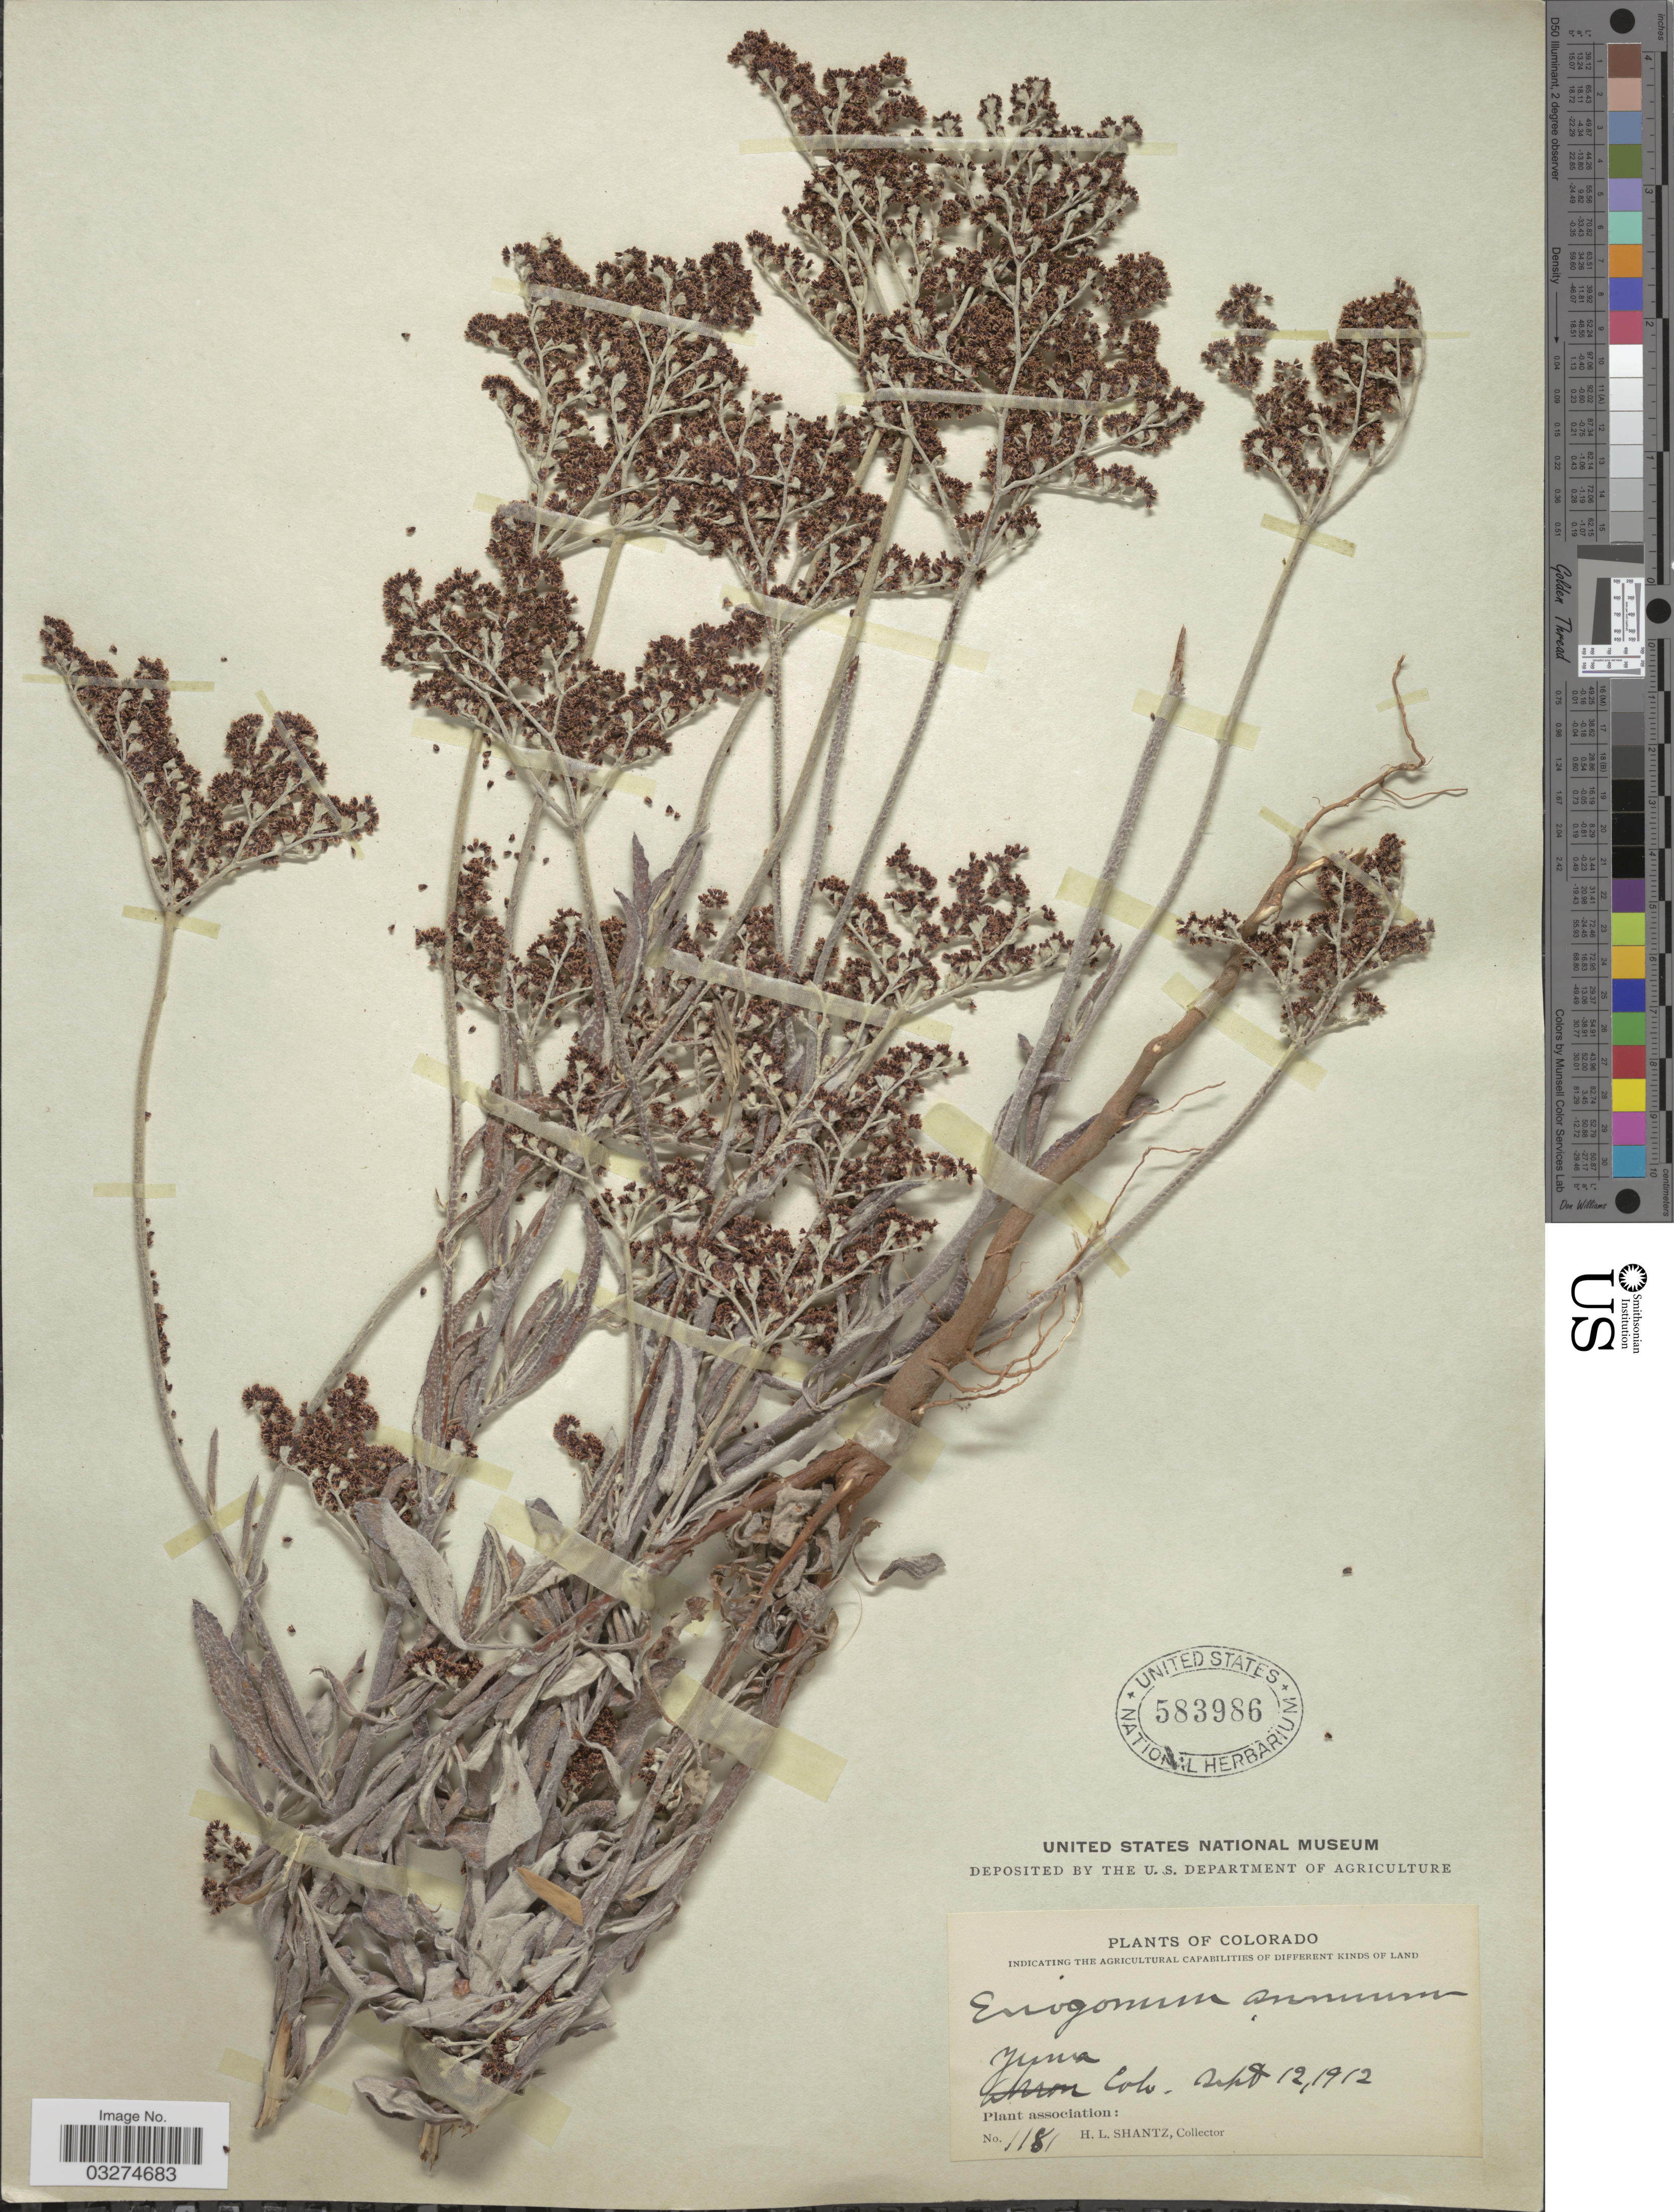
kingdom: Plantae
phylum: Tracheophyta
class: Magnoliopsida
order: Caryophyllales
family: Polygonaceae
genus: Eriogonum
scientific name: Eriogonum annuum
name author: Nutt.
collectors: H. Shantz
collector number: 1181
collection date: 1912-09-12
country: United States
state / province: Colorado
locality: Jura, Colo.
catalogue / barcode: US 583986